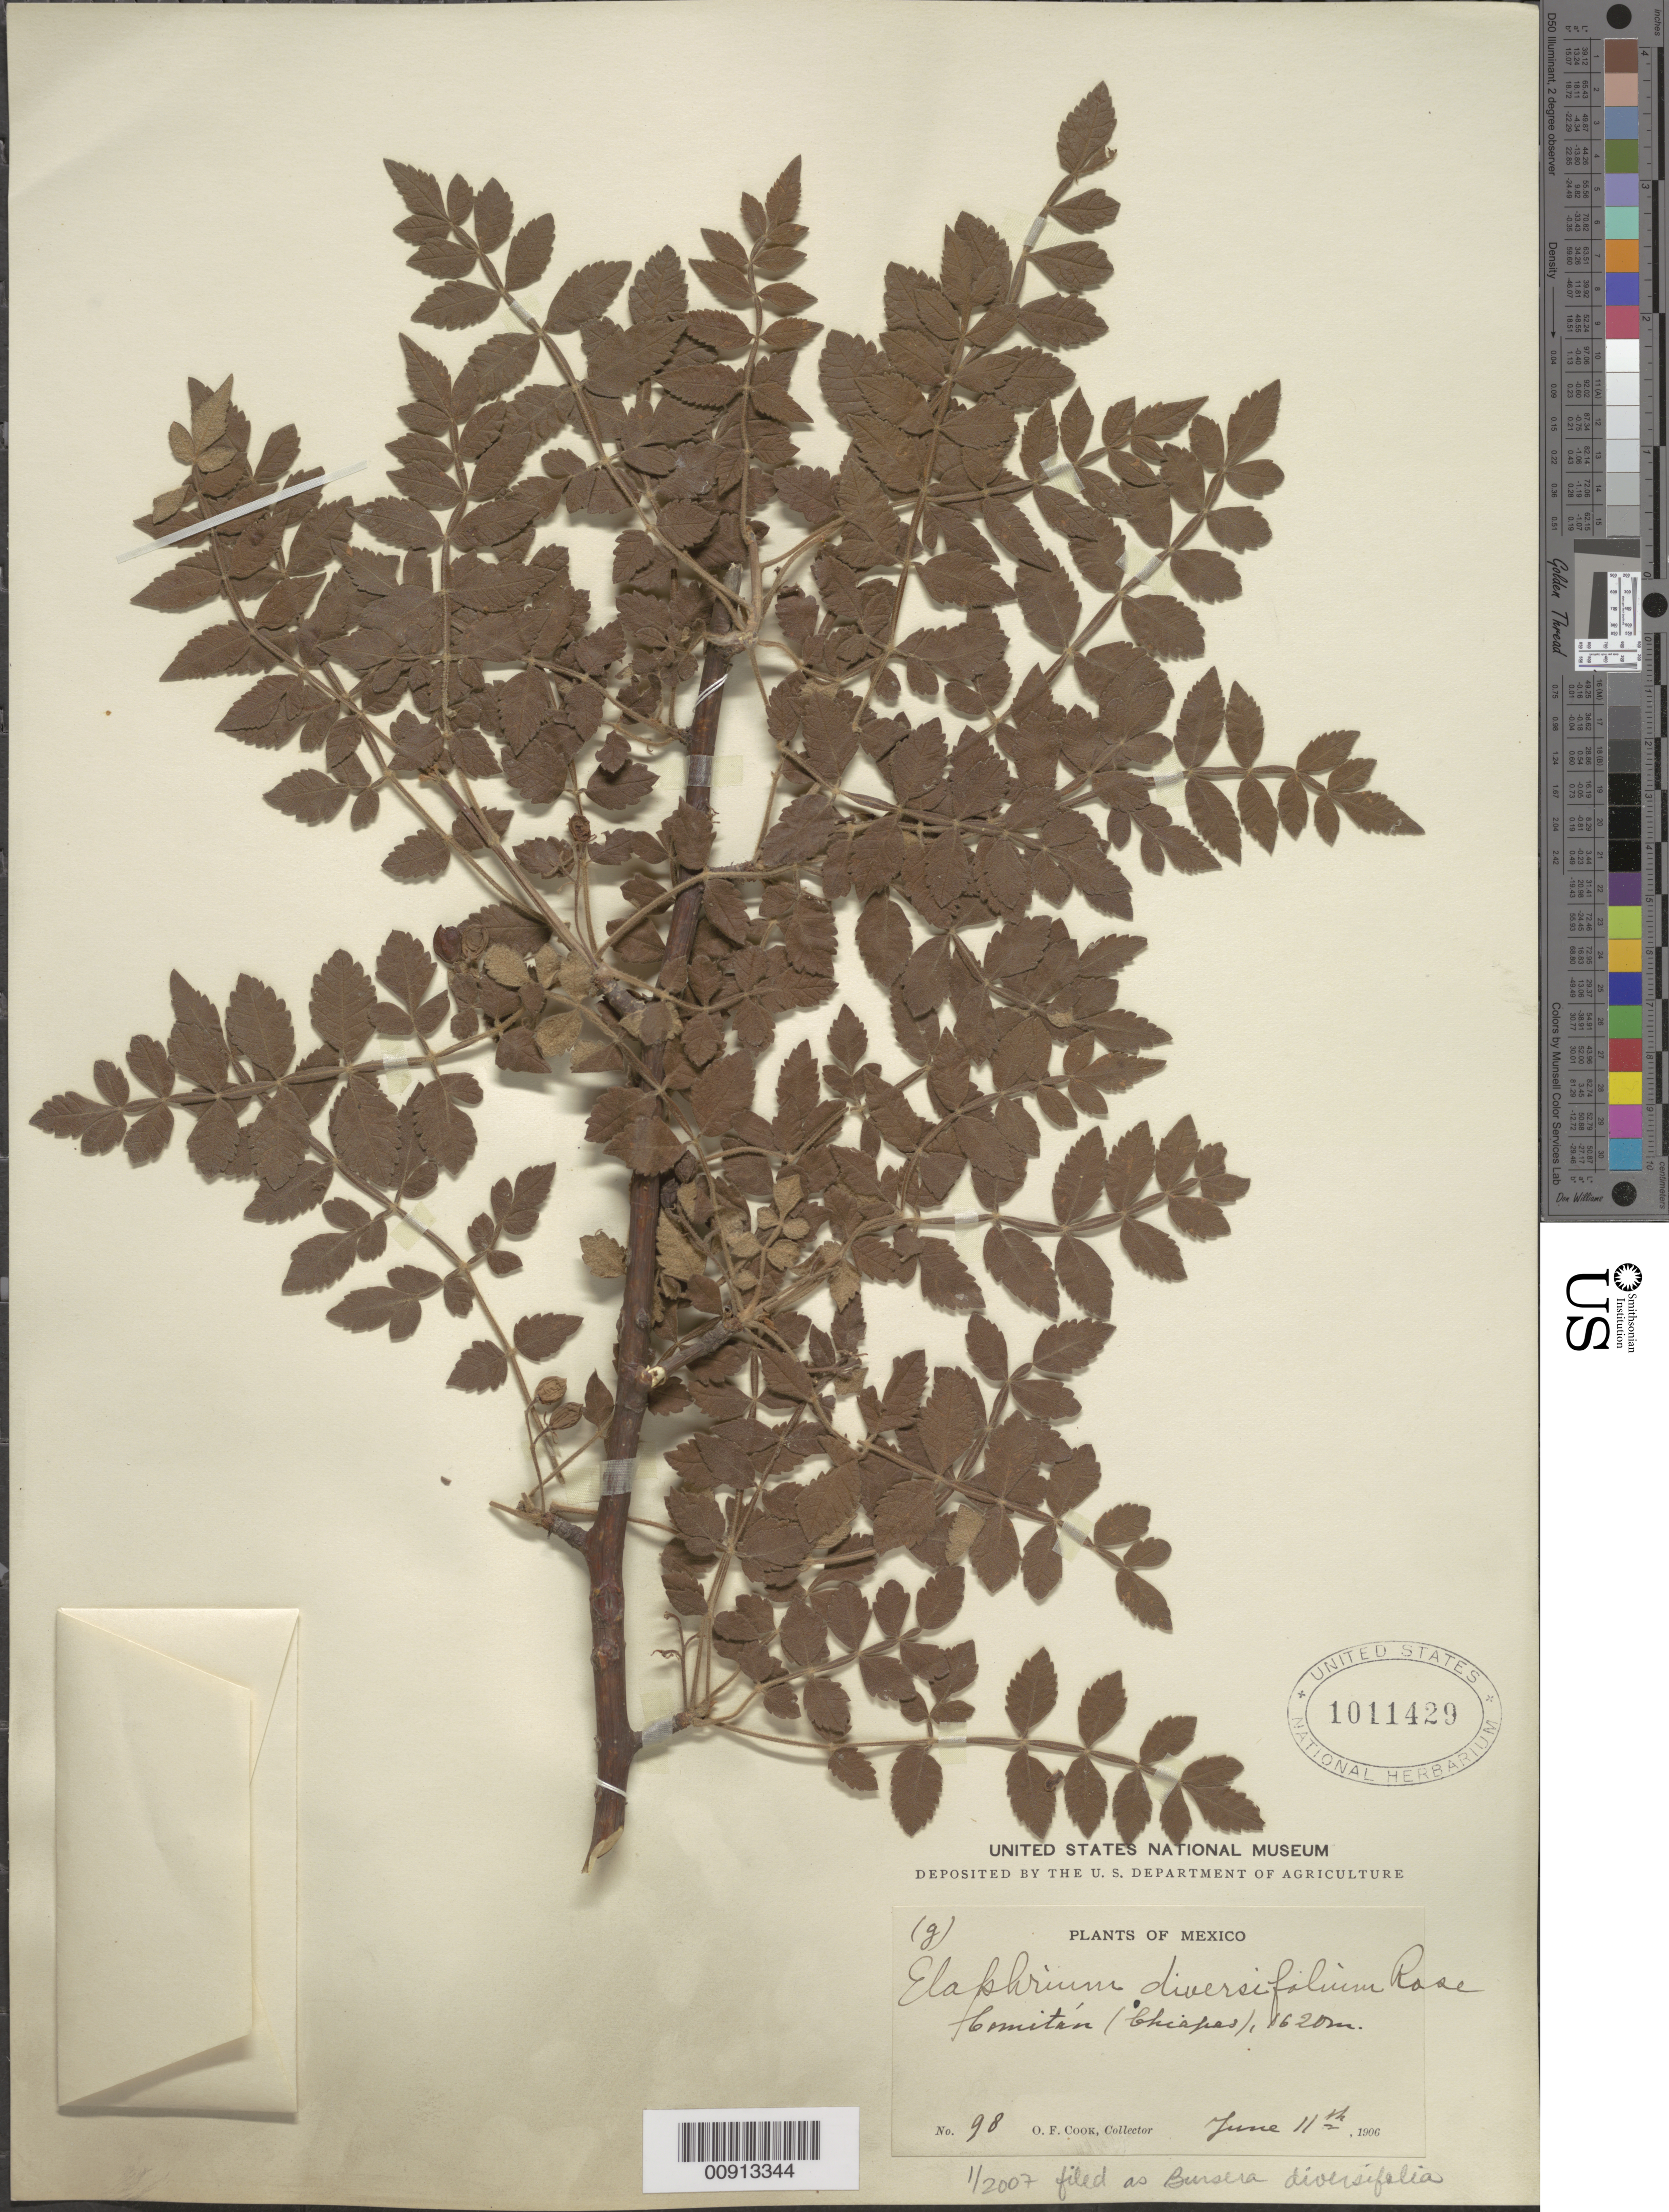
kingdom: Plantae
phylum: Tracheophyta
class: Magnoliopsida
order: Sapindales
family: Burseraceae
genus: Bursera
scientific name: Bursera diversifolia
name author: Rose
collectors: O. F. Cook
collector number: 98 (g)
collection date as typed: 11 Jun 1906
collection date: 1906-06-11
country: Mexico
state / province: Chiapas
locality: Comitán (Chiapas).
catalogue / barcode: US 1011429